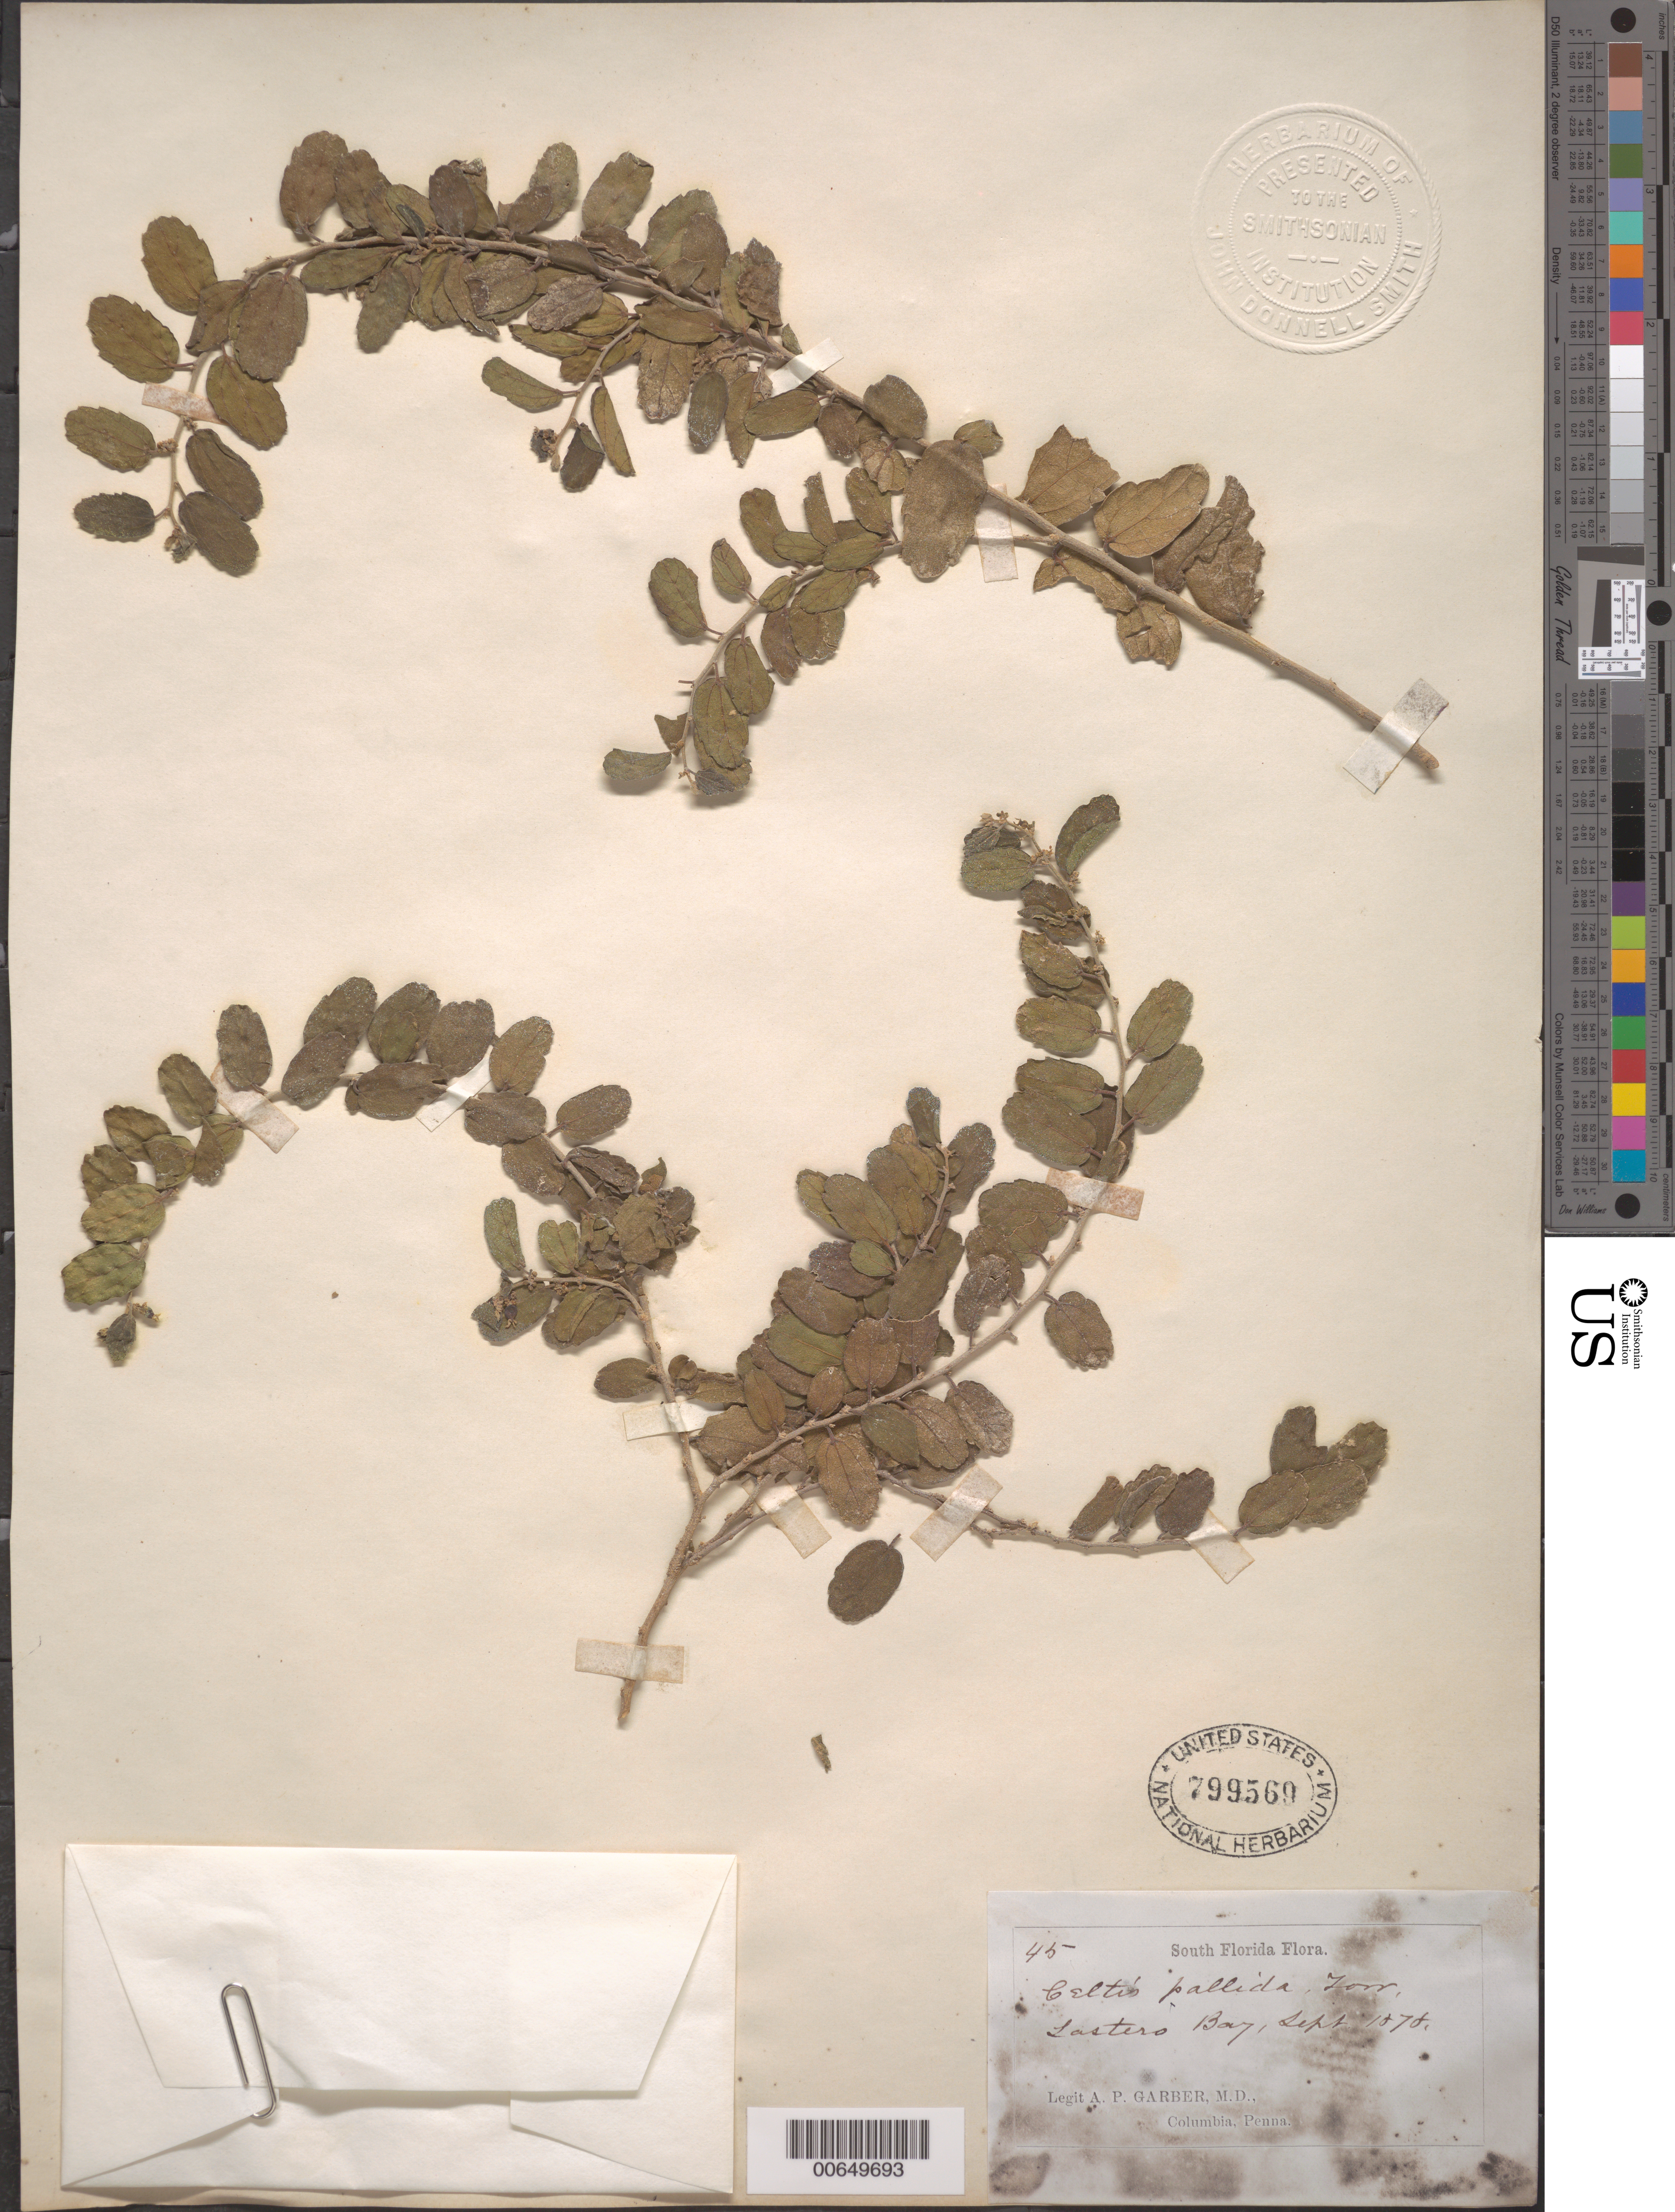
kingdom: Plantae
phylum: Tracheophyta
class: Magnoliopsida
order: Rosales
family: Cannabaceae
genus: Celtis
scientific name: Celtis pallida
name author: Torr. in Emory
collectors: A. P. Garber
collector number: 45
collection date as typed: Sep 1878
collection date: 1878-09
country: United States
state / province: Florida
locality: Lastero Bay.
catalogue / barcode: US 799569